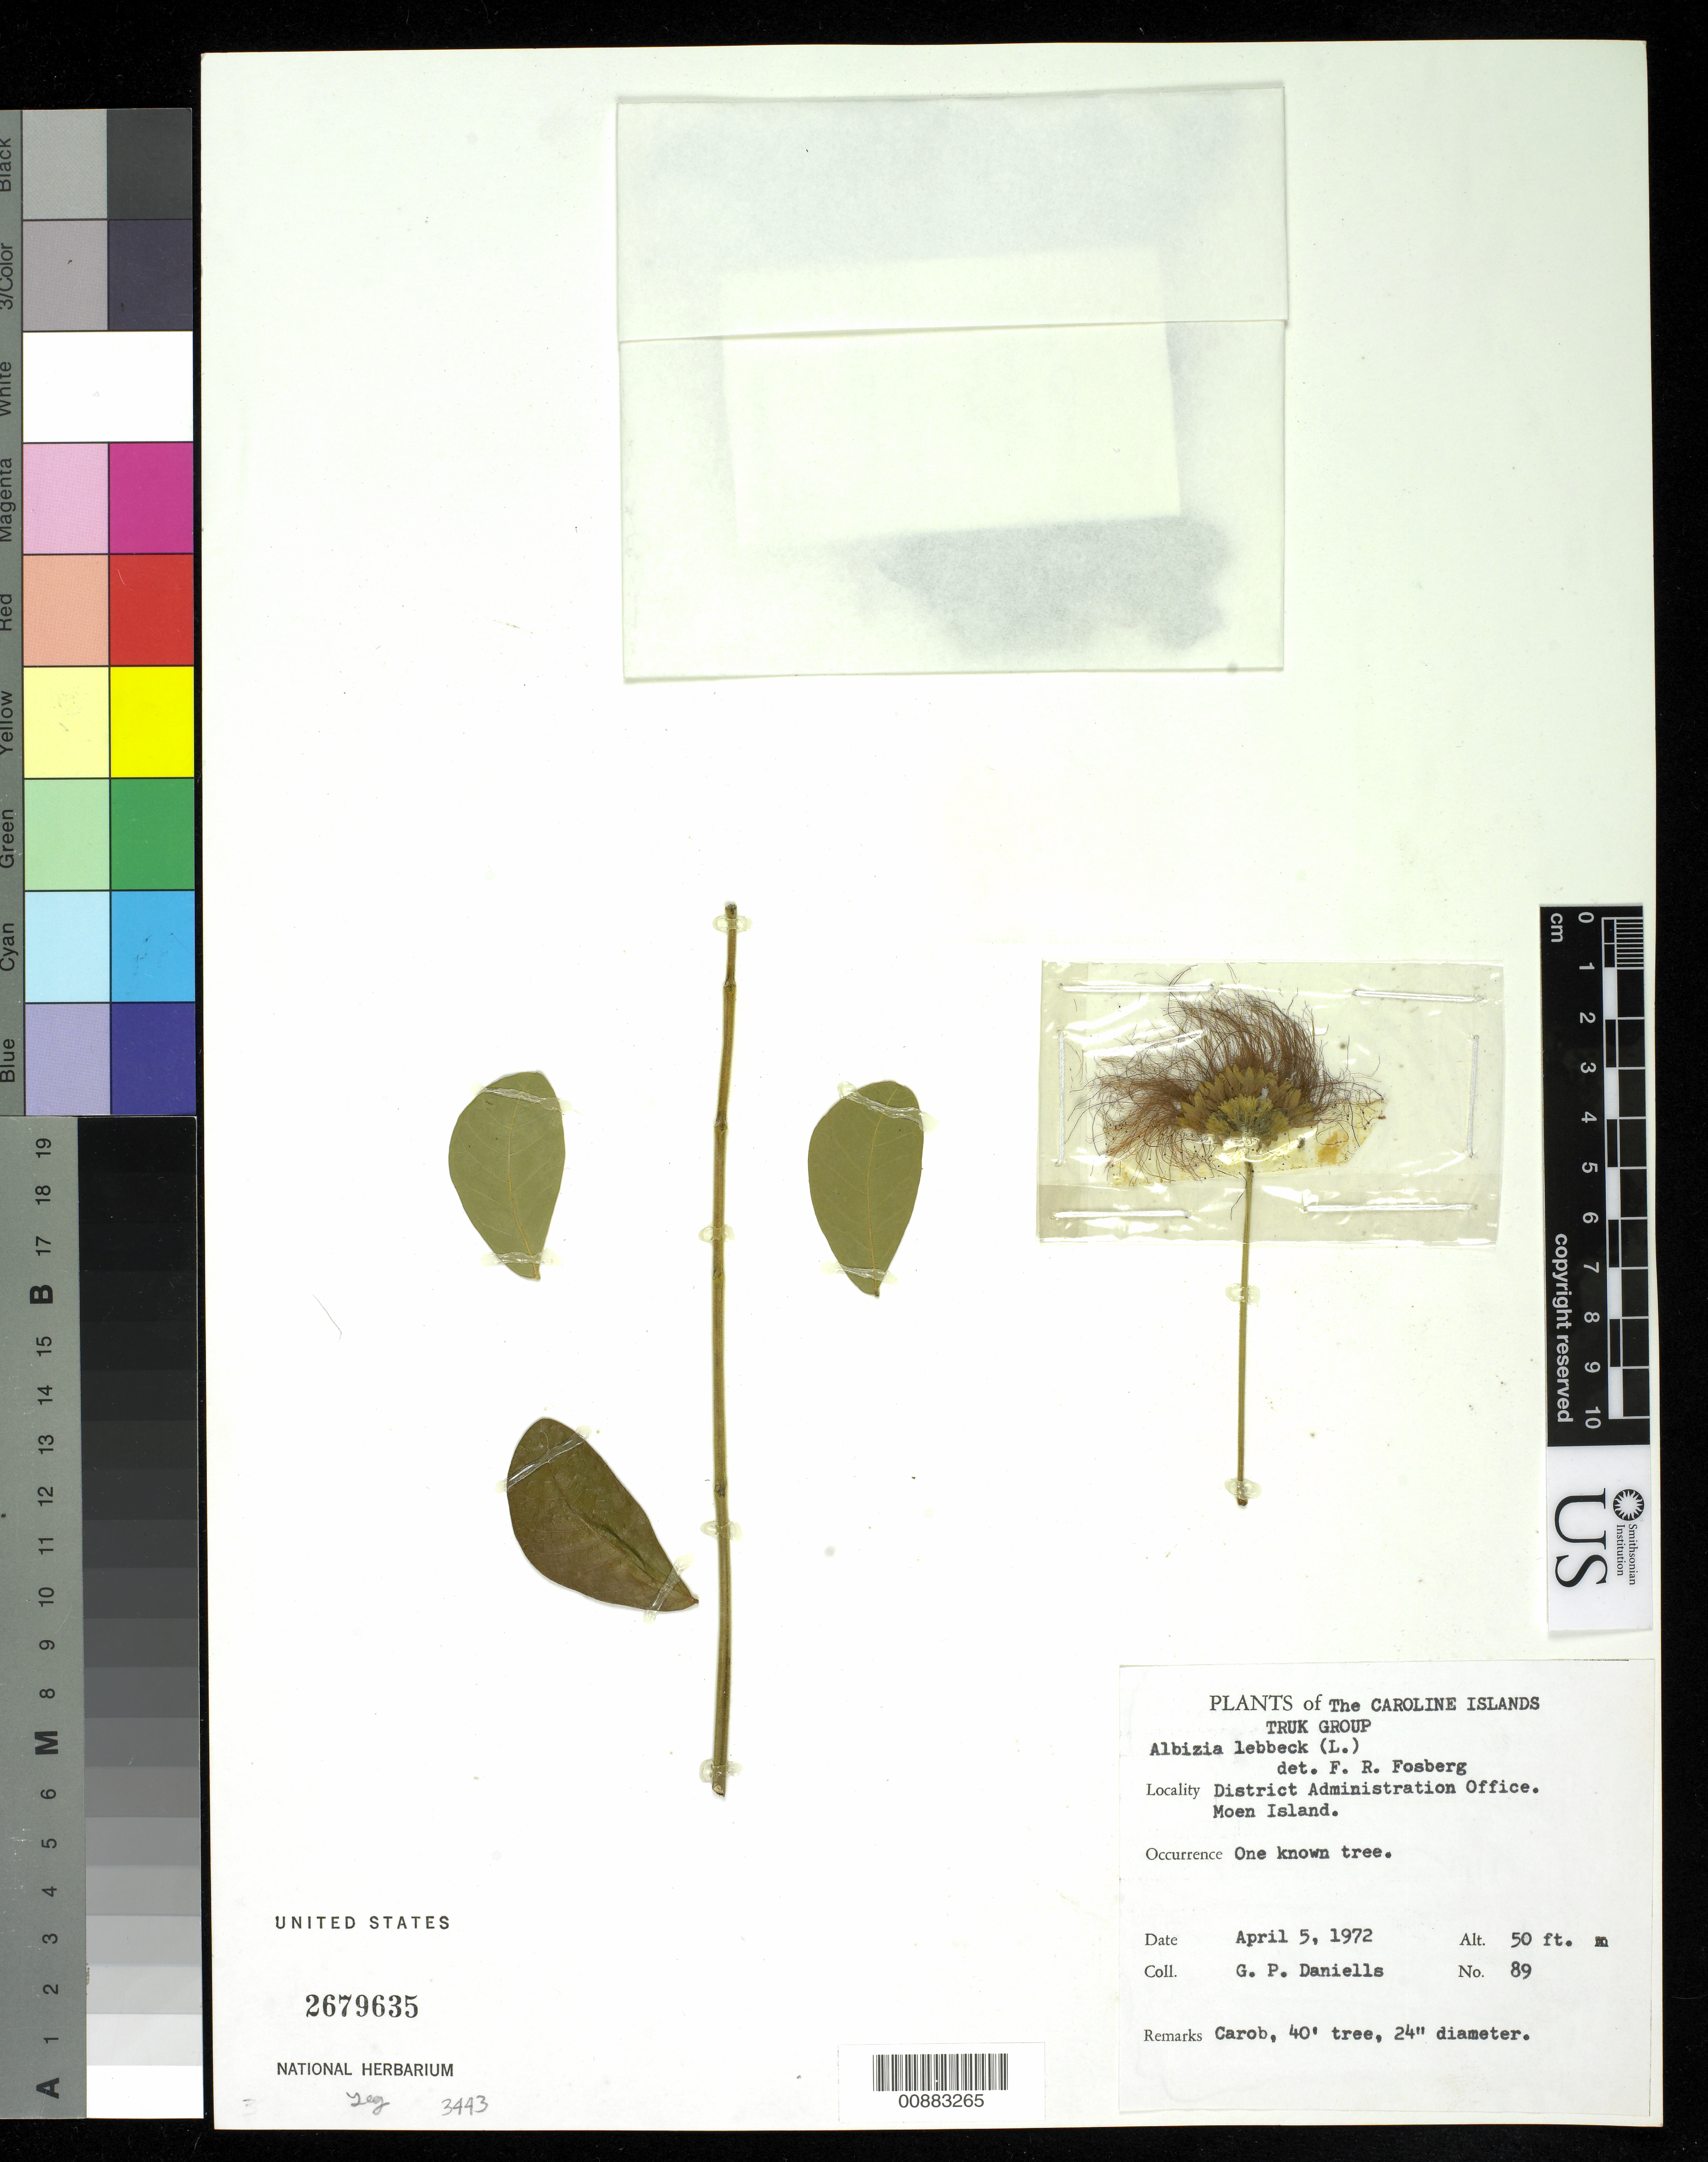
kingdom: Plantae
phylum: Tracheophyta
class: Magnoliopsida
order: Fabales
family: Fabaceae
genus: Albizia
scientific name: Albizia lebbeck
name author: (L.) Benth.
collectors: G. Daniells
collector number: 89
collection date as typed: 05 Apr 1972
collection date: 1972-04-05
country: Micronesia, Federated States of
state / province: Truk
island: Moen [Wono]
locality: District Administration Office.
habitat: One known tree.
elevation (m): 15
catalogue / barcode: US 2679635